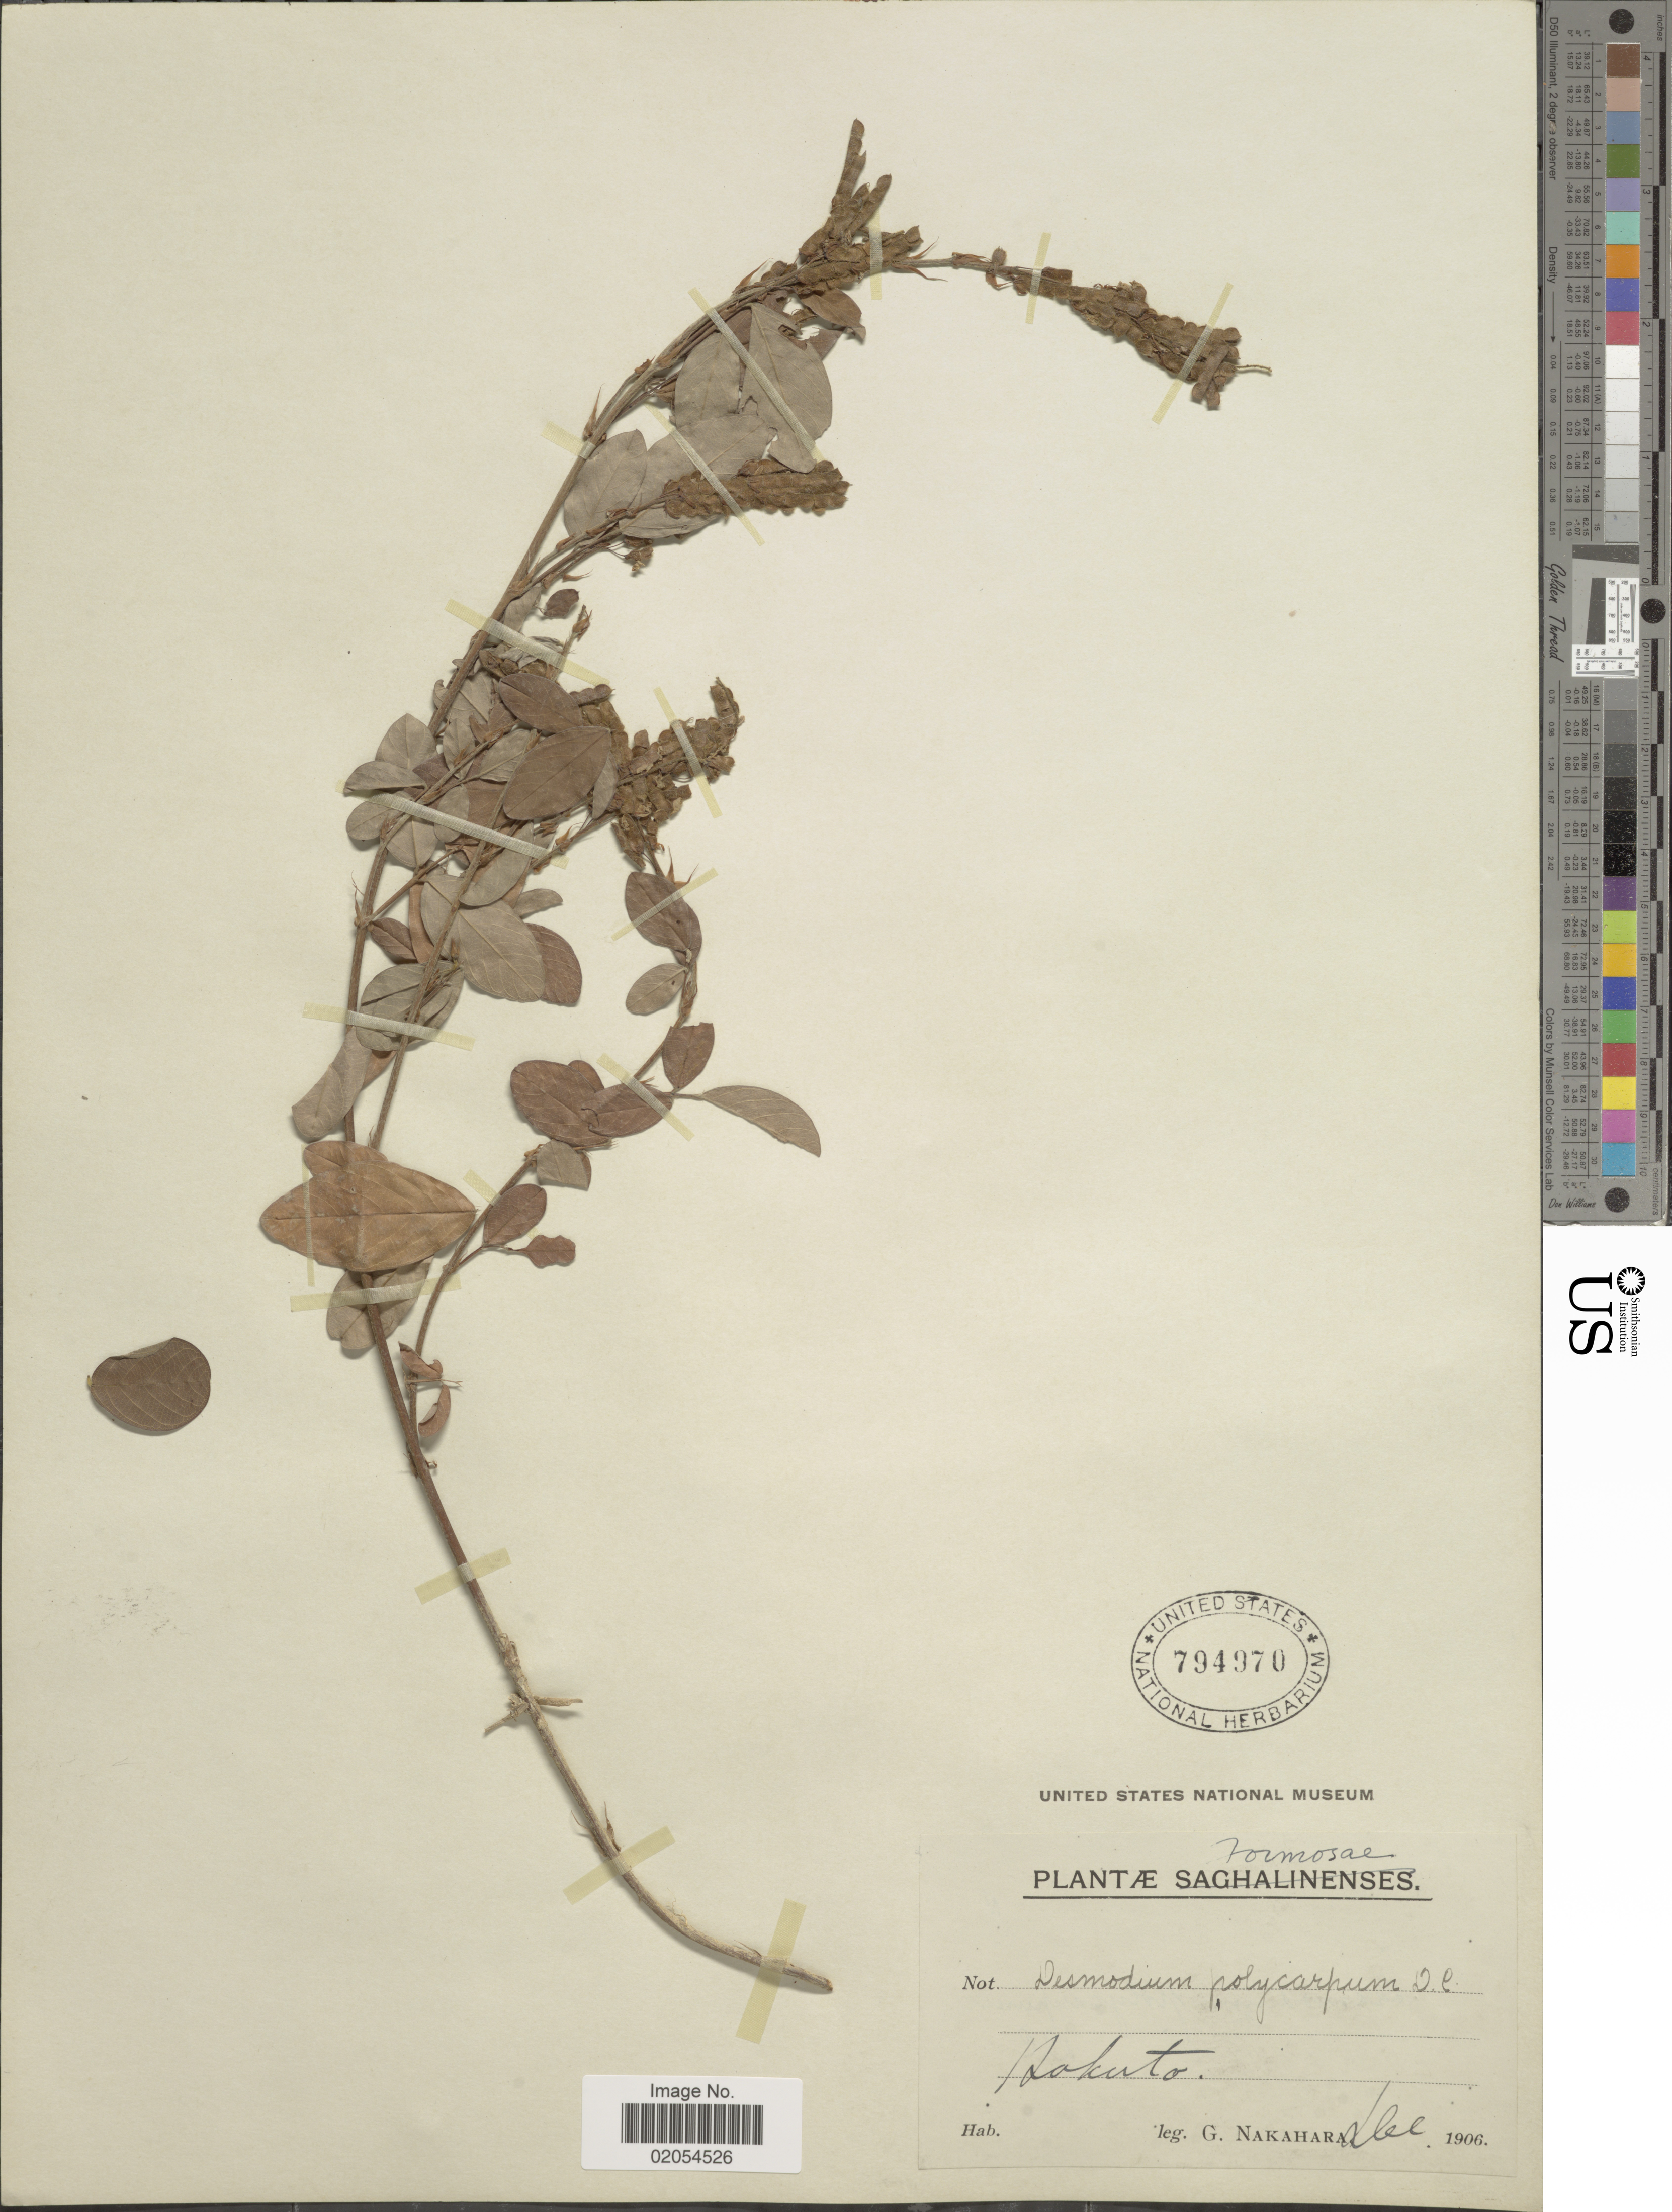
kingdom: Plantae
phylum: Tracheophyta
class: Magnoliopsida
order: Fabales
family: Fabaceae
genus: Grona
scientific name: Grona heterocarpos subsp. heterocarpos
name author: (L.) H. Ohashi & K. Ohashi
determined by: Strong, Mark T., (BOT), Smithsonian Institution - National Museum of Natural History (UNITED STATES)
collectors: G. Nakahara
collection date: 1906-12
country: Taiwan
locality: Formosae, Hokuto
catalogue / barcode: US 794970